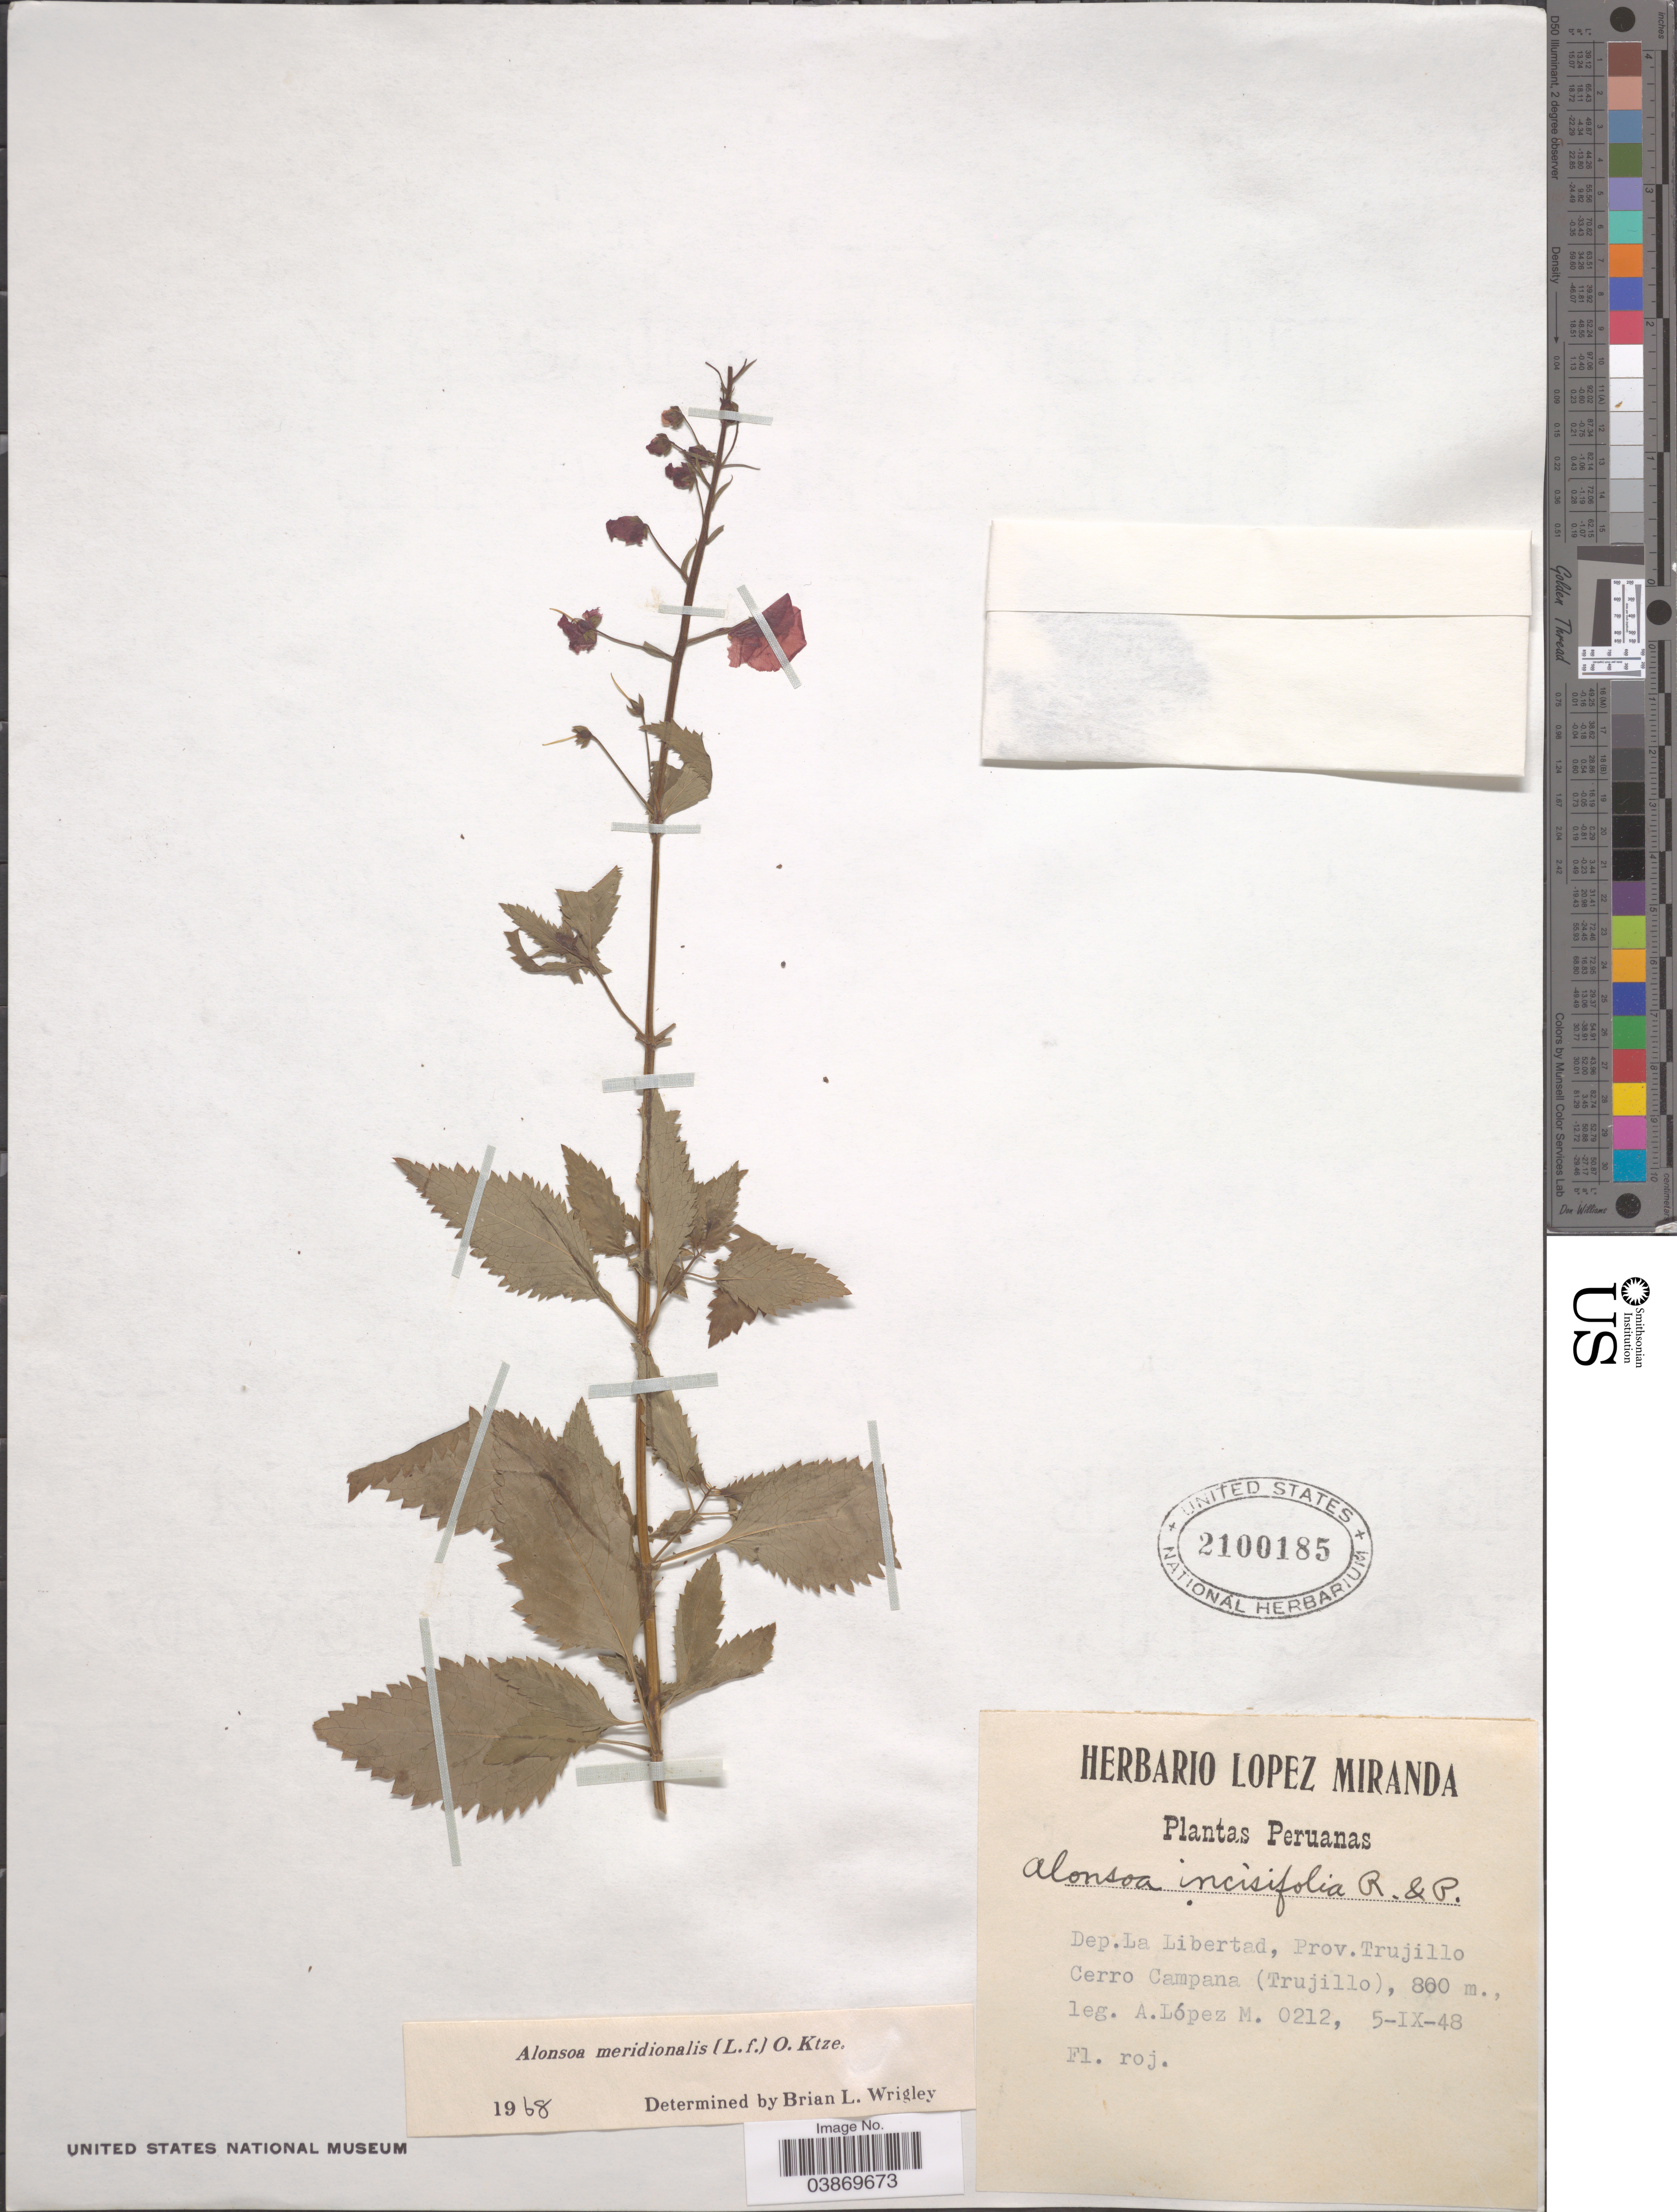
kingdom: Plantae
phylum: Tracheophyta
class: Magnoliopsida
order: Lamiales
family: Scrophulariaceae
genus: Alonsoa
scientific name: Alonsoa meridionalis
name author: (L. f.) Kuntze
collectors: A. López M.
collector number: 0212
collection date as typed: Transcribed d/m/y: 5/9/48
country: Peru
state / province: La Libertad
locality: Dep. La Libertad, Prov. Trujillo. Cerro Campana (Trujillo).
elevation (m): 800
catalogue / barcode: US 2100185